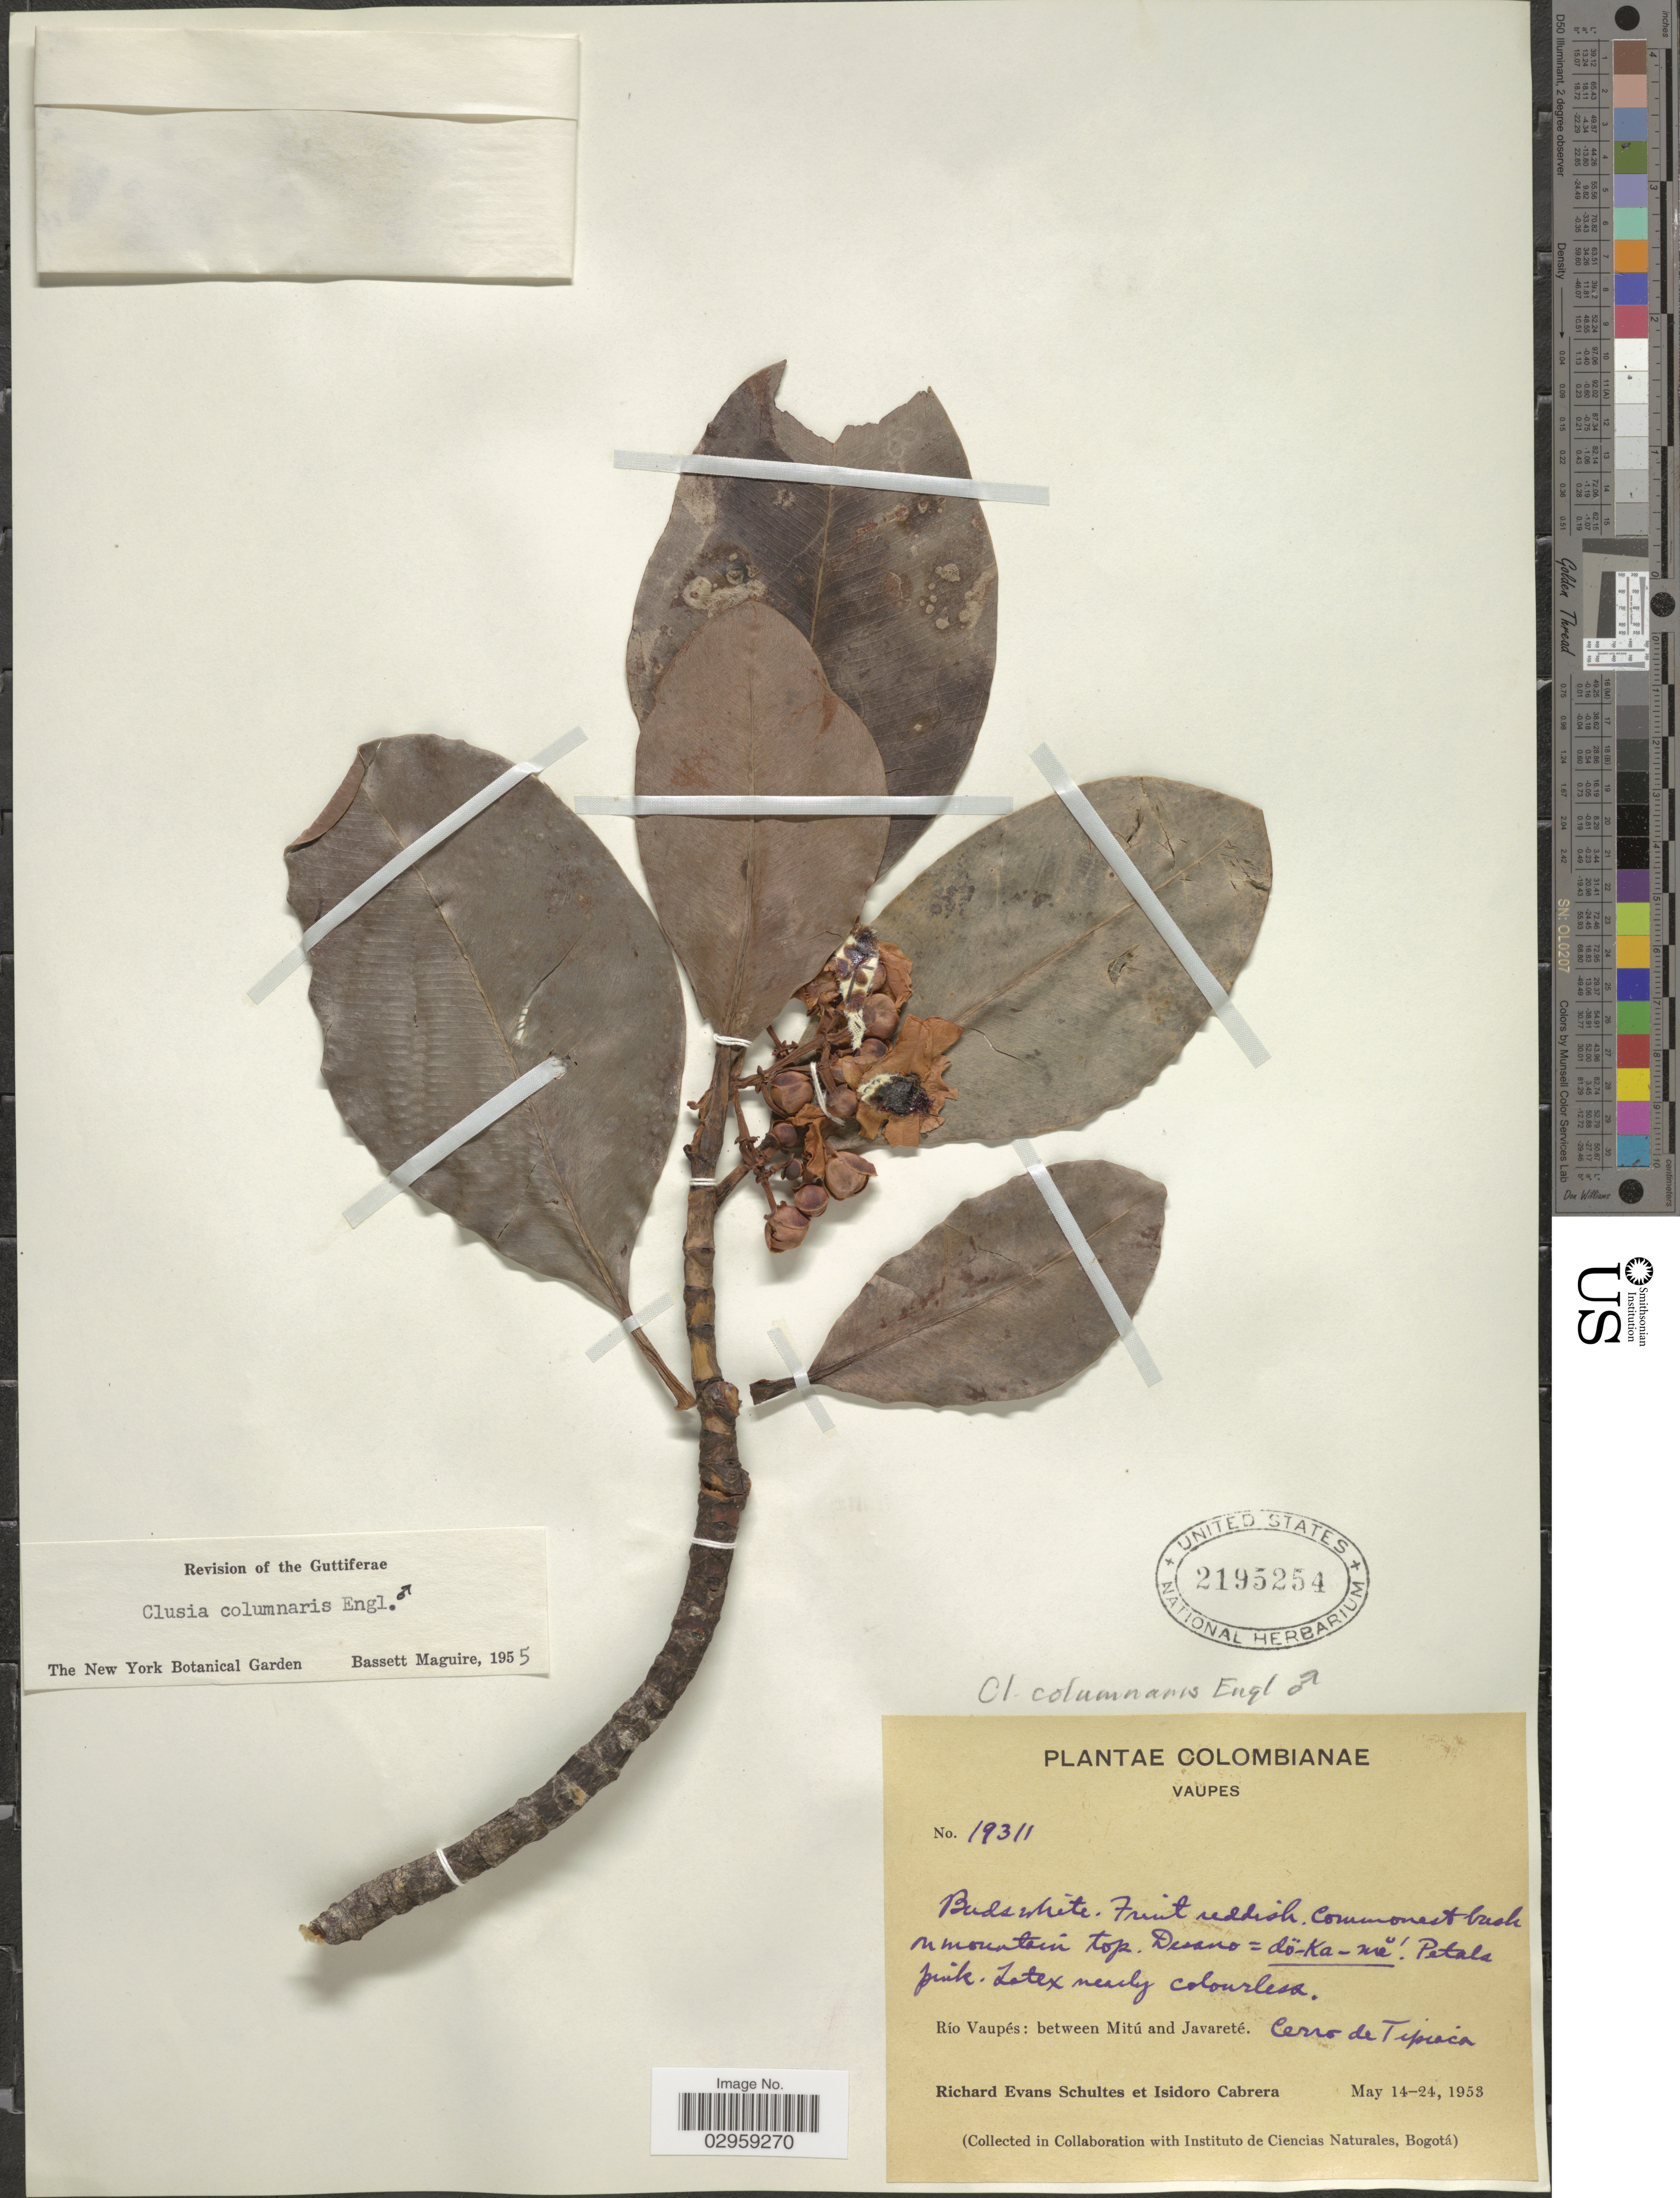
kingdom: Plantae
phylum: Tracheophyta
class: Magnoliopsida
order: Malpighiales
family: Clusiaceae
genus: Clusia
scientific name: Clusia columnaris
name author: Engl.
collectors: R. E. Schultes & I. Cabrera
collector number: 19311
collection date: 1953-05-14/1953-05-24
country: Colombia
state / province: Vaupés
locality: Río Vaupés: between Mitú and Javareté. Cerro de Tipiaca.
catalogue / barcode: US 2195254